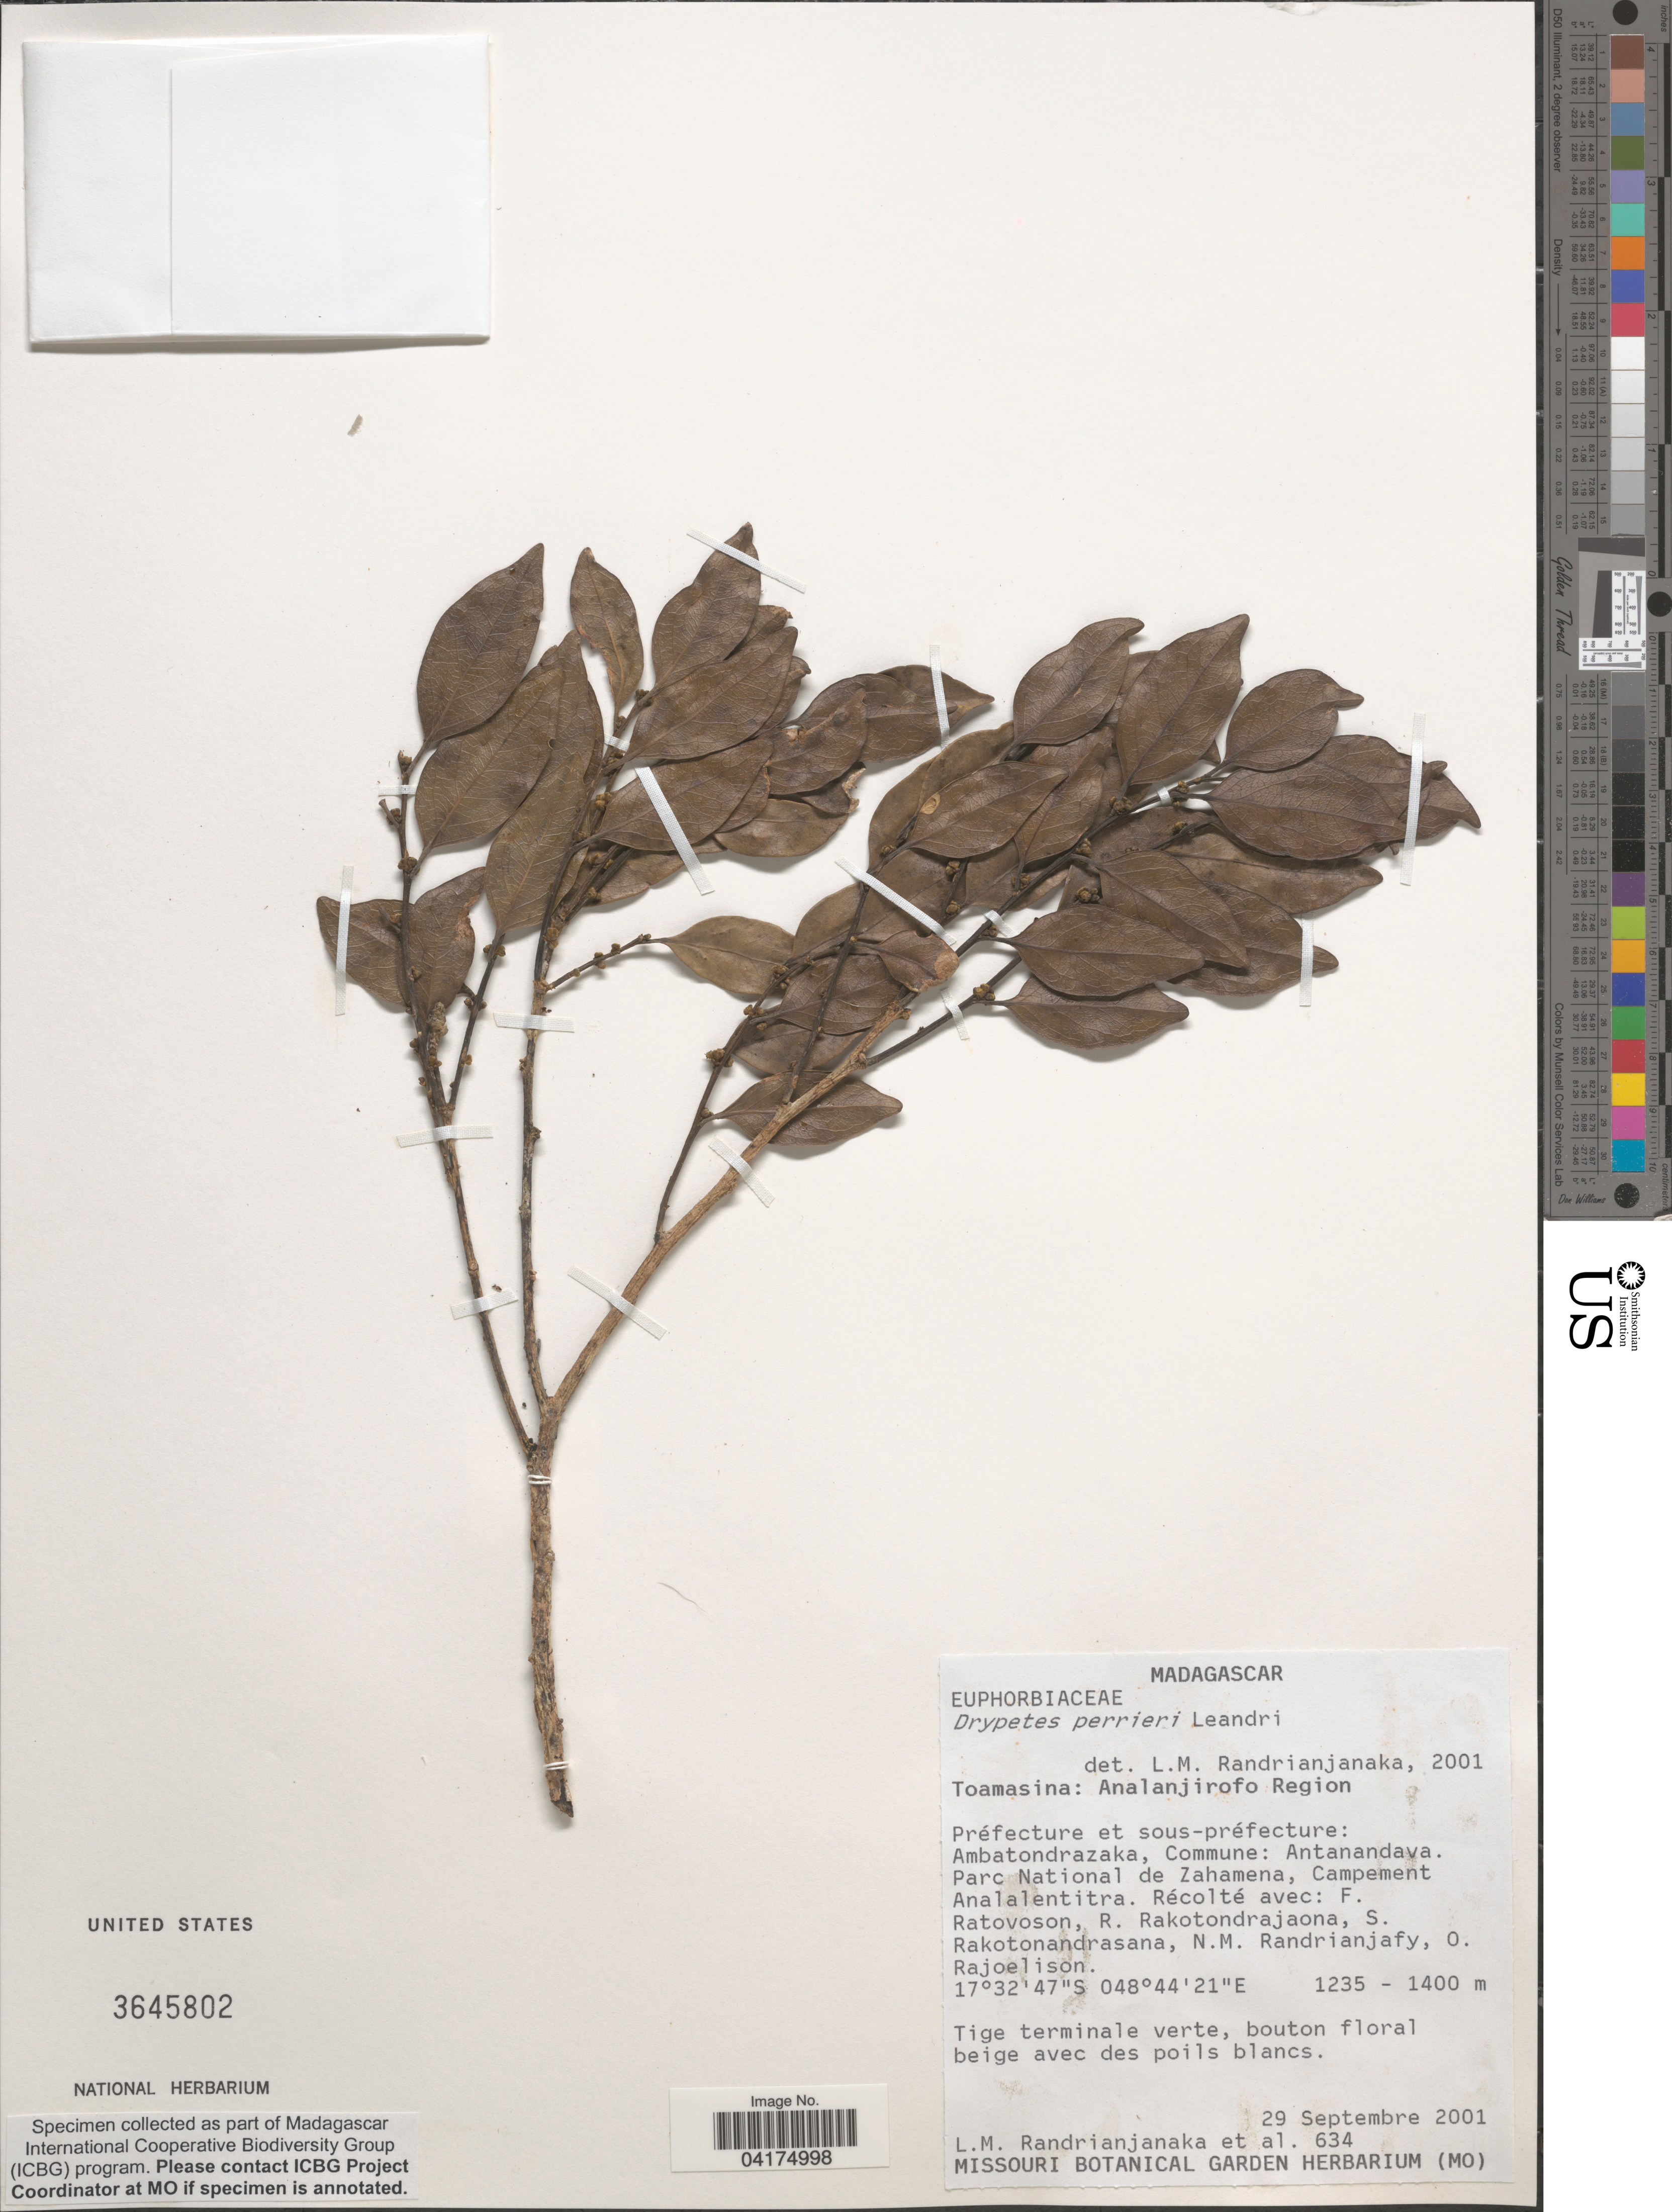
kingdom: Plantae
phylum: Tracheophyta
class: Magnoliopsida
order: Malpighiales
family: Putranjivaceae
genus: Drypetes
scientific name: Drypetes perrieri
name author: Leandri ex Humbert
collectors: L. Randrianjanaka, F. Ratovoson, R. Rakotondrajaona, S. Rakotonandrasana & et al.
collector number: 634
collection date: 2001-09-29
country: Madagascar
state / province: Analanjirofo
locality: Analanjirofo Region. Préfecture et sous-préfecture: Ambatondrazaka, Commune: Antanandava. Parc National de Zahamena, Campement Analalentira.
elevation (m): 1235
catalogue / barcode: US 3645802